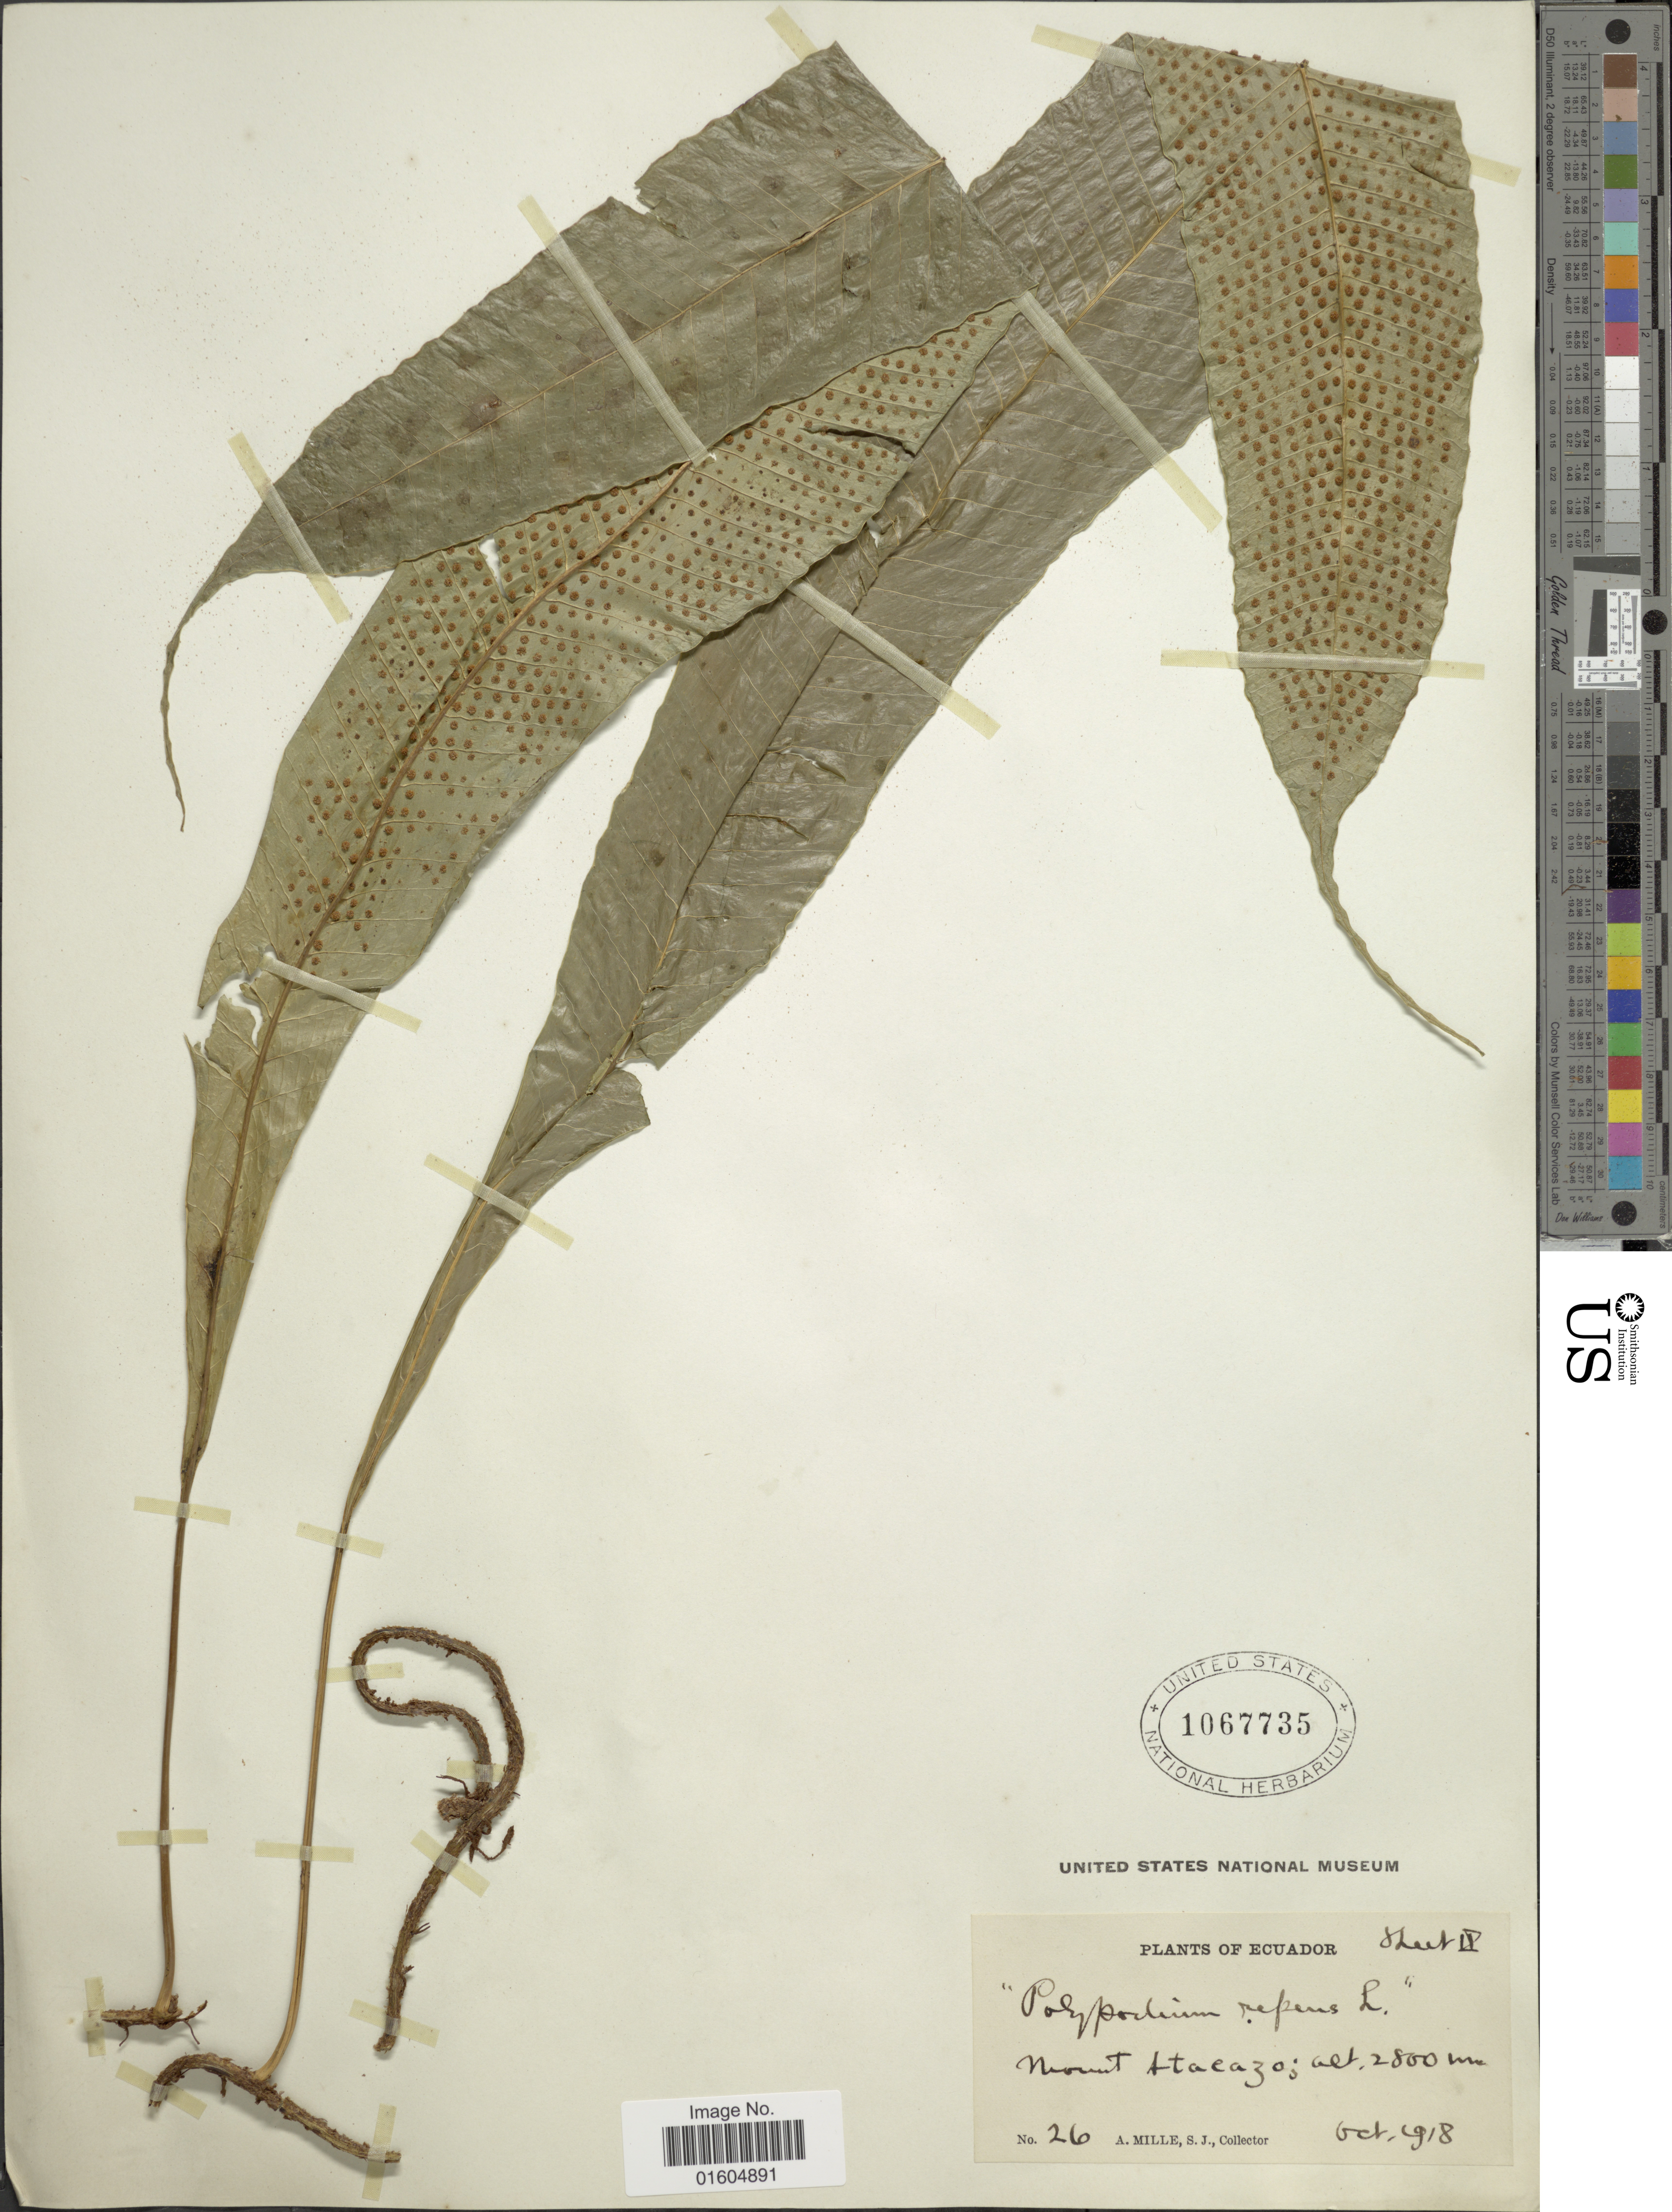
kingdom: Plantae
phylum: Tracheophyta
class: Polypodiopsida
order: Polypodiales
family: Polypodiaceae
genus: Campyloneurum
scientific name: Campyloneurum repens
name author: (Aubl.) C. Presl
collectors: A. Mille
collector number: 26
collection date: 1918-10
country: Ecuador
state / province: Pichincha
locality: Ecuador. Mount Atacazo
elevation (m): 2800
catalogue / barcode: US 1067735